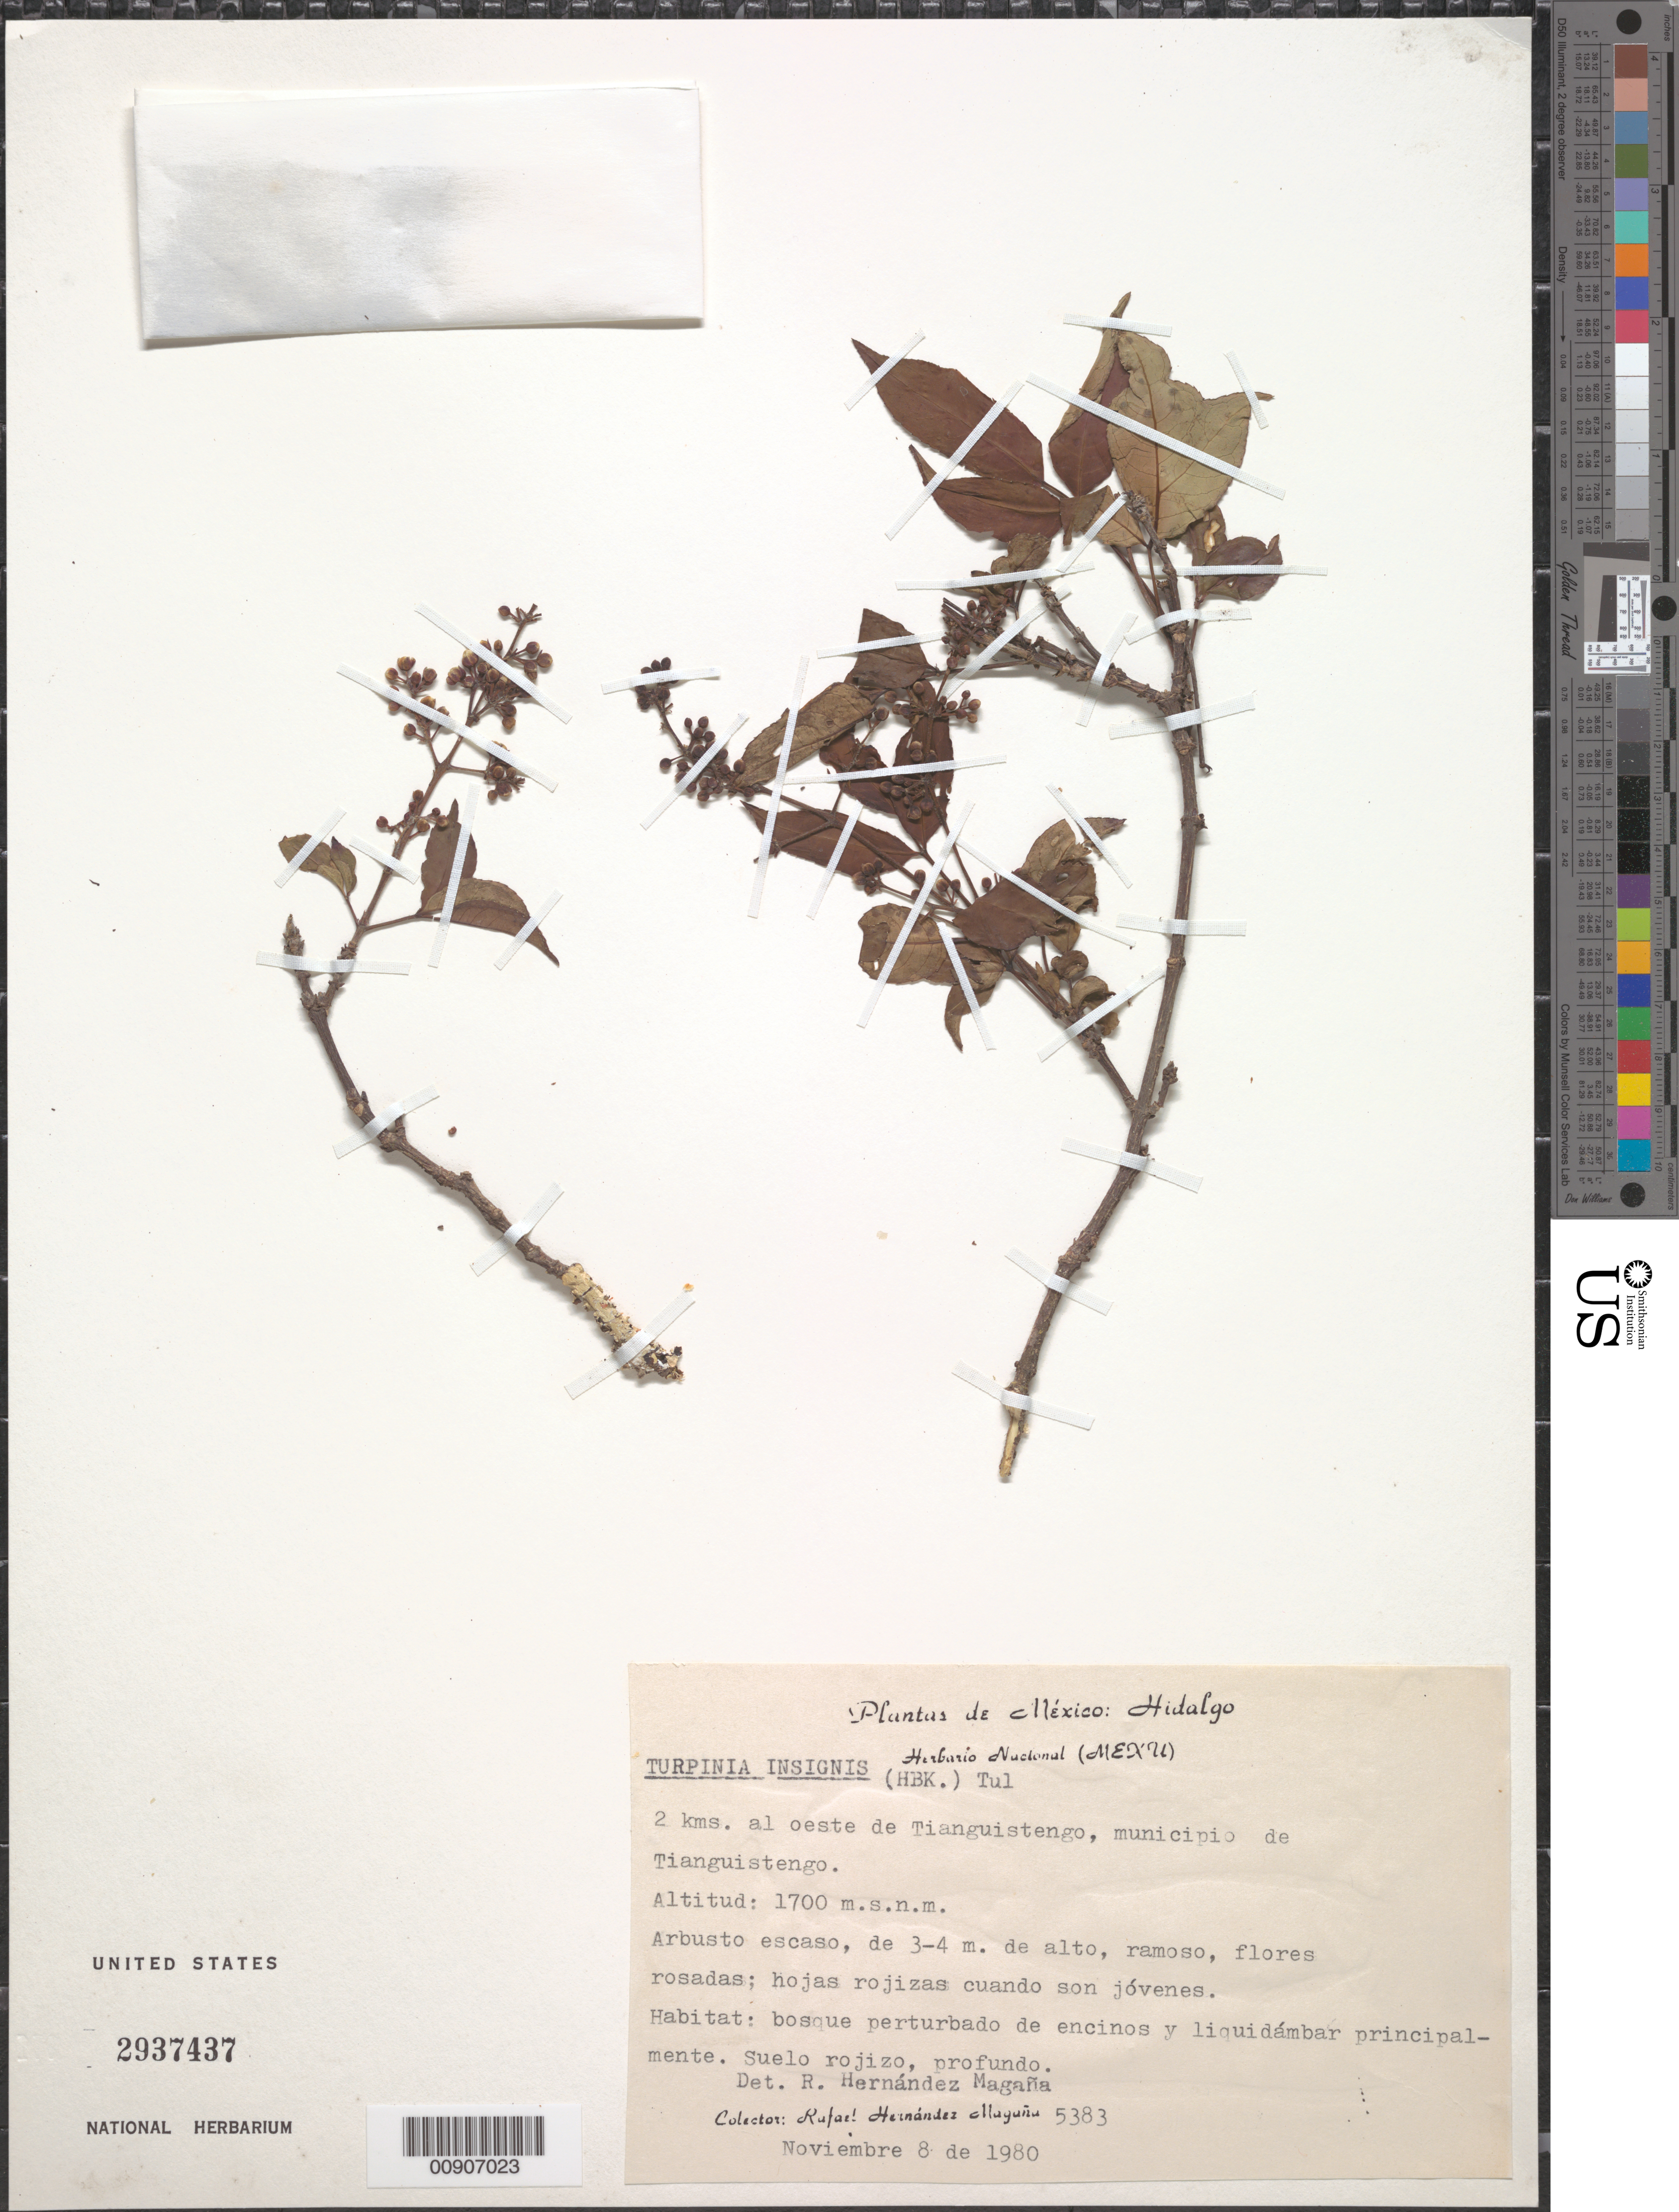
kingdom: Plantae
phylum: Tracheophyta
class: Magnoliopsida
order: Crossosomatales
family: Staphyleaceae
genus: Turpinia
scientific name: Turpinia insignis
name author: (Kunth) Tul.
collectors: R. M. Hernandez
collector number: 5383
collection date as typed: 08 Nov 1980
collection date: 1980-11-08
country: Mexico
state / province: Hidalgo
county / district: Tianguistengo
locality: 2 kms. Al oeste de Tianguistengo, municipio de Tianguistengo, Estado de Hidalgo.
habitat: Bosque perturbado de encinos y liquidámbar principalmente. Suelo rojizo, profundo.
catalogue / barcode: US 2937437